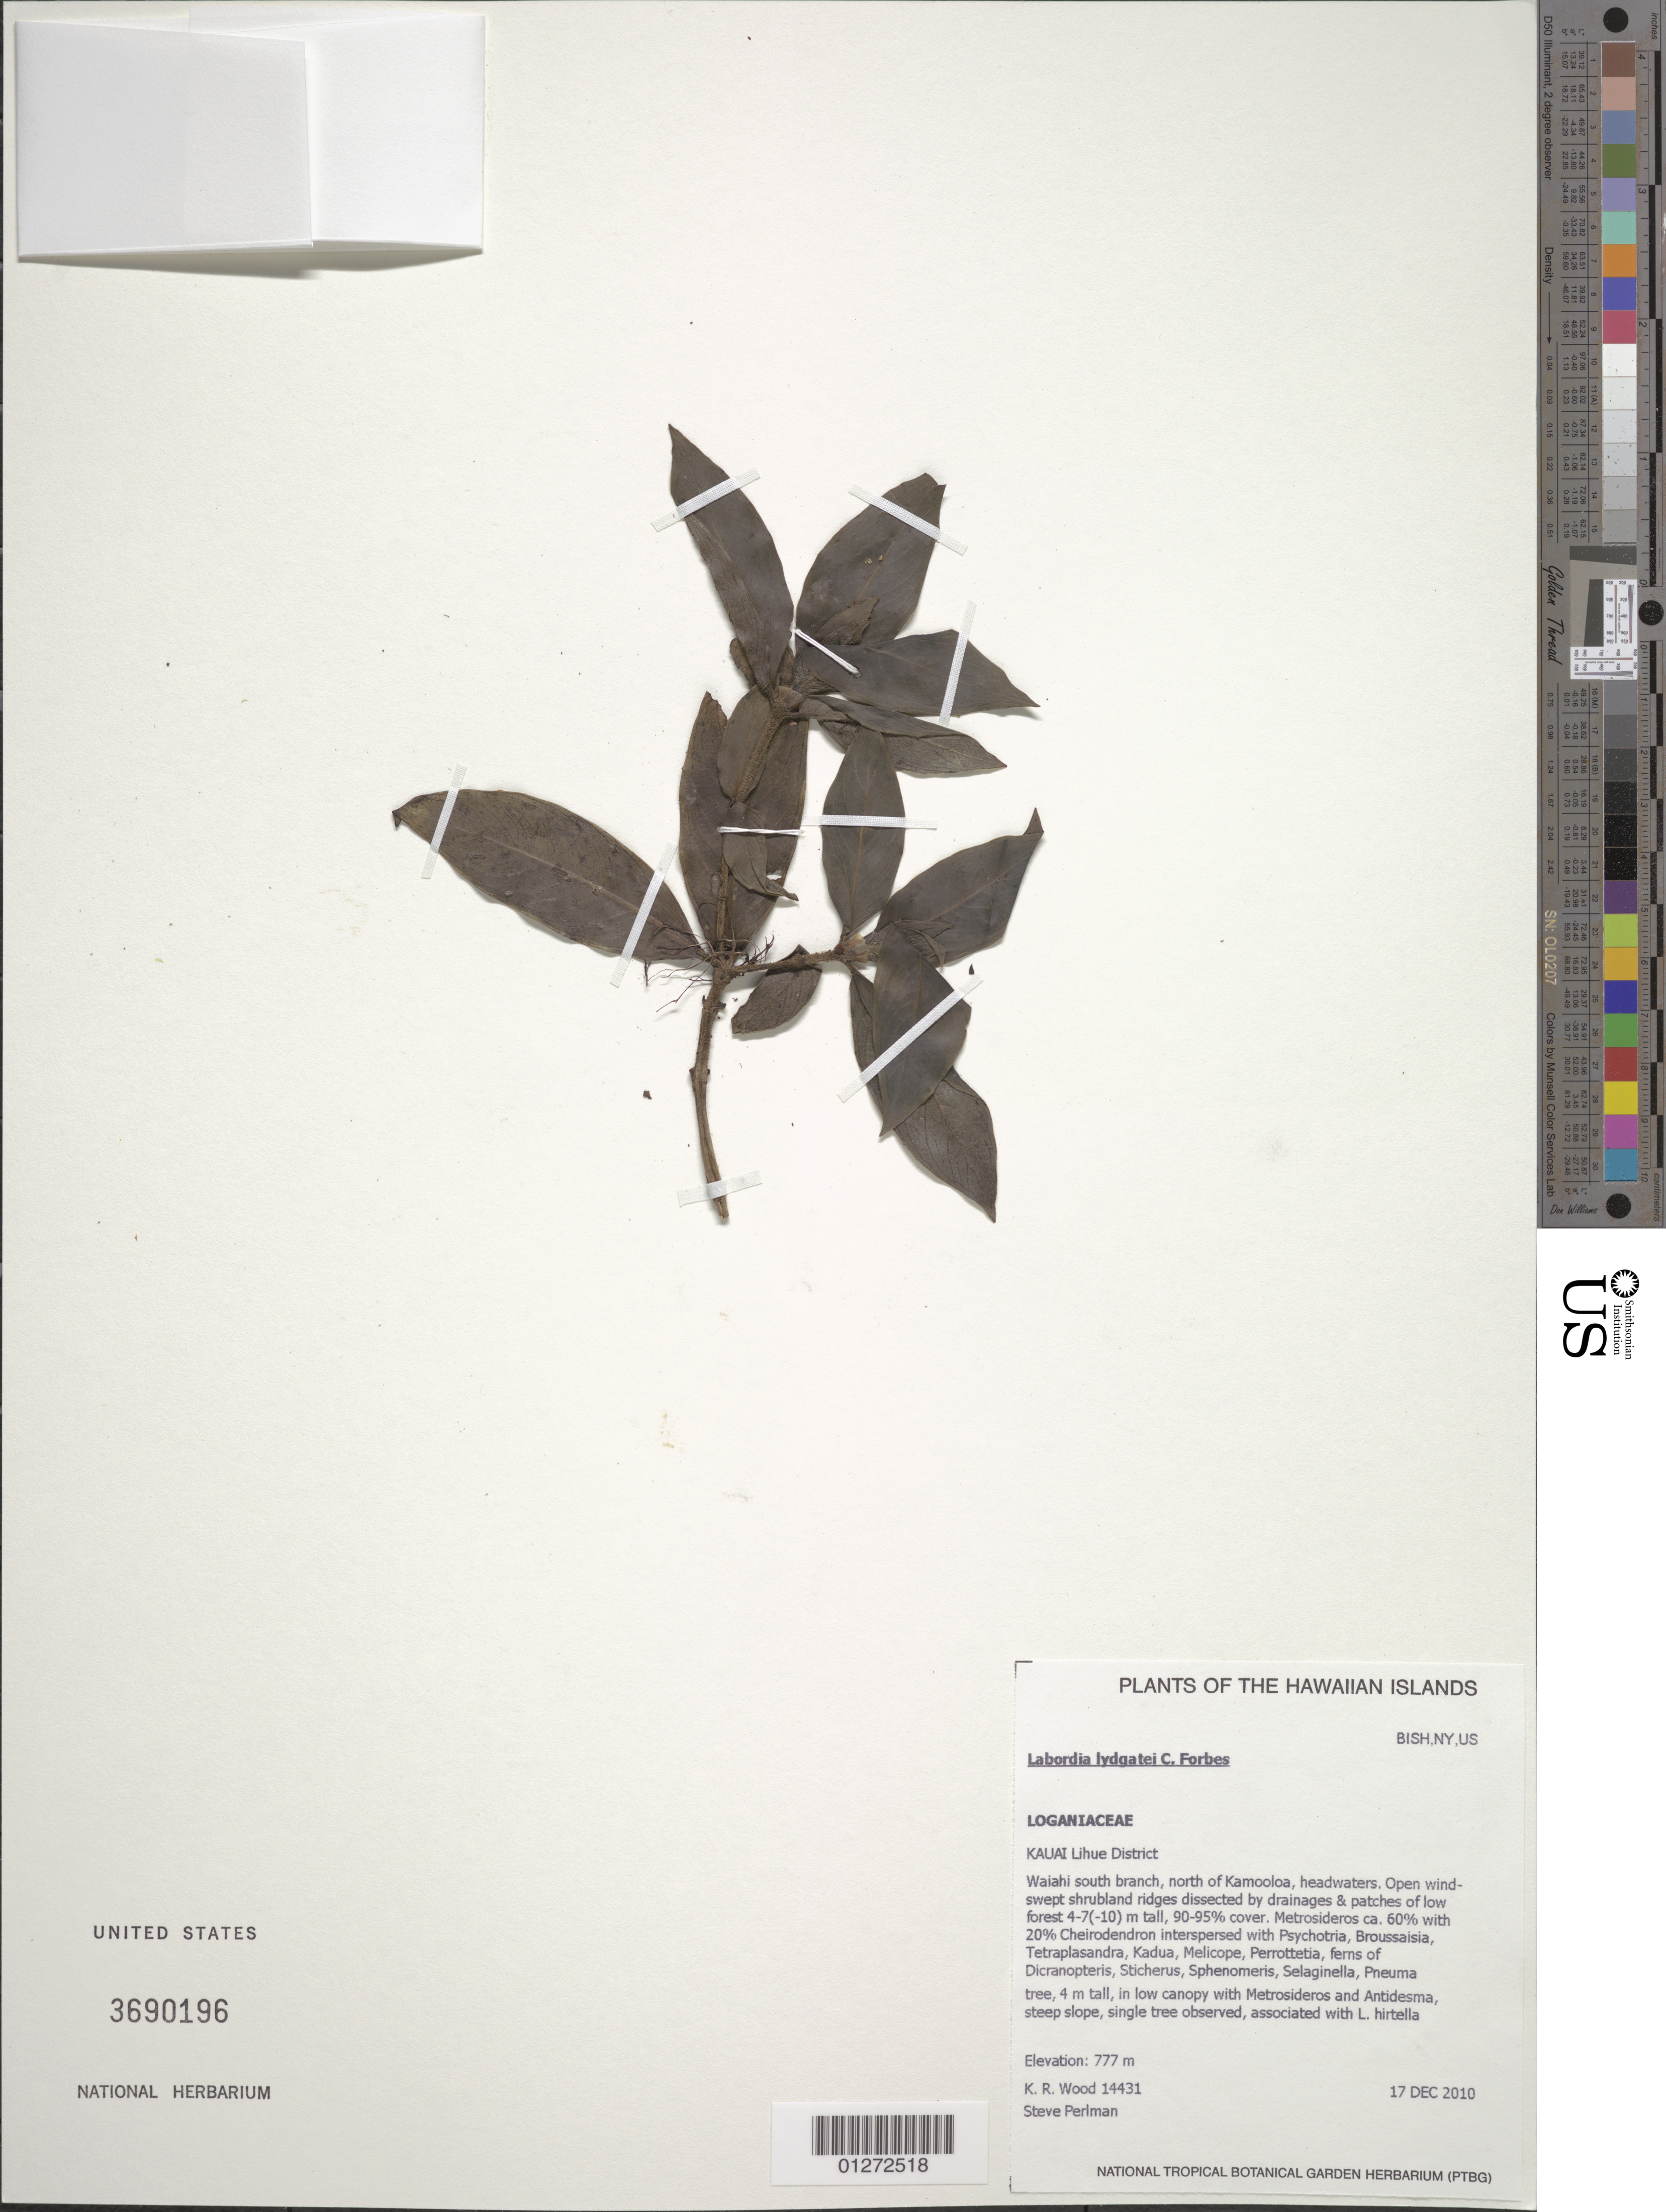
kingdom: Plantae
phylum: Tracheophyta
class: Magnoliopsida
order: Gentianales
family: Loganiaceae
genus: Geniostoma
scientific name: Geniostoma lydgatei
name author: (C.N. Forbes) Byng & Christenh.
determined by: Wagner, W. L., (BOT), Smithsonian Institution - National Museum of Natural History (UNITED STATES)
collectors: K. R. Wood & S. P. Perlman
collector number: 14431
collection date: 2010-12-17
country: United States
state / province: Hawaii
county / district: Kauai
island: Kaua'i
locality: Lihue District, Waiahi south branch, north of Kamooloa, headwaters.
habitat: Open windswept shrubland ridges dissected by drainages and patches of low forest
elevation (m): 777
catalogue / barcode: US 3690196